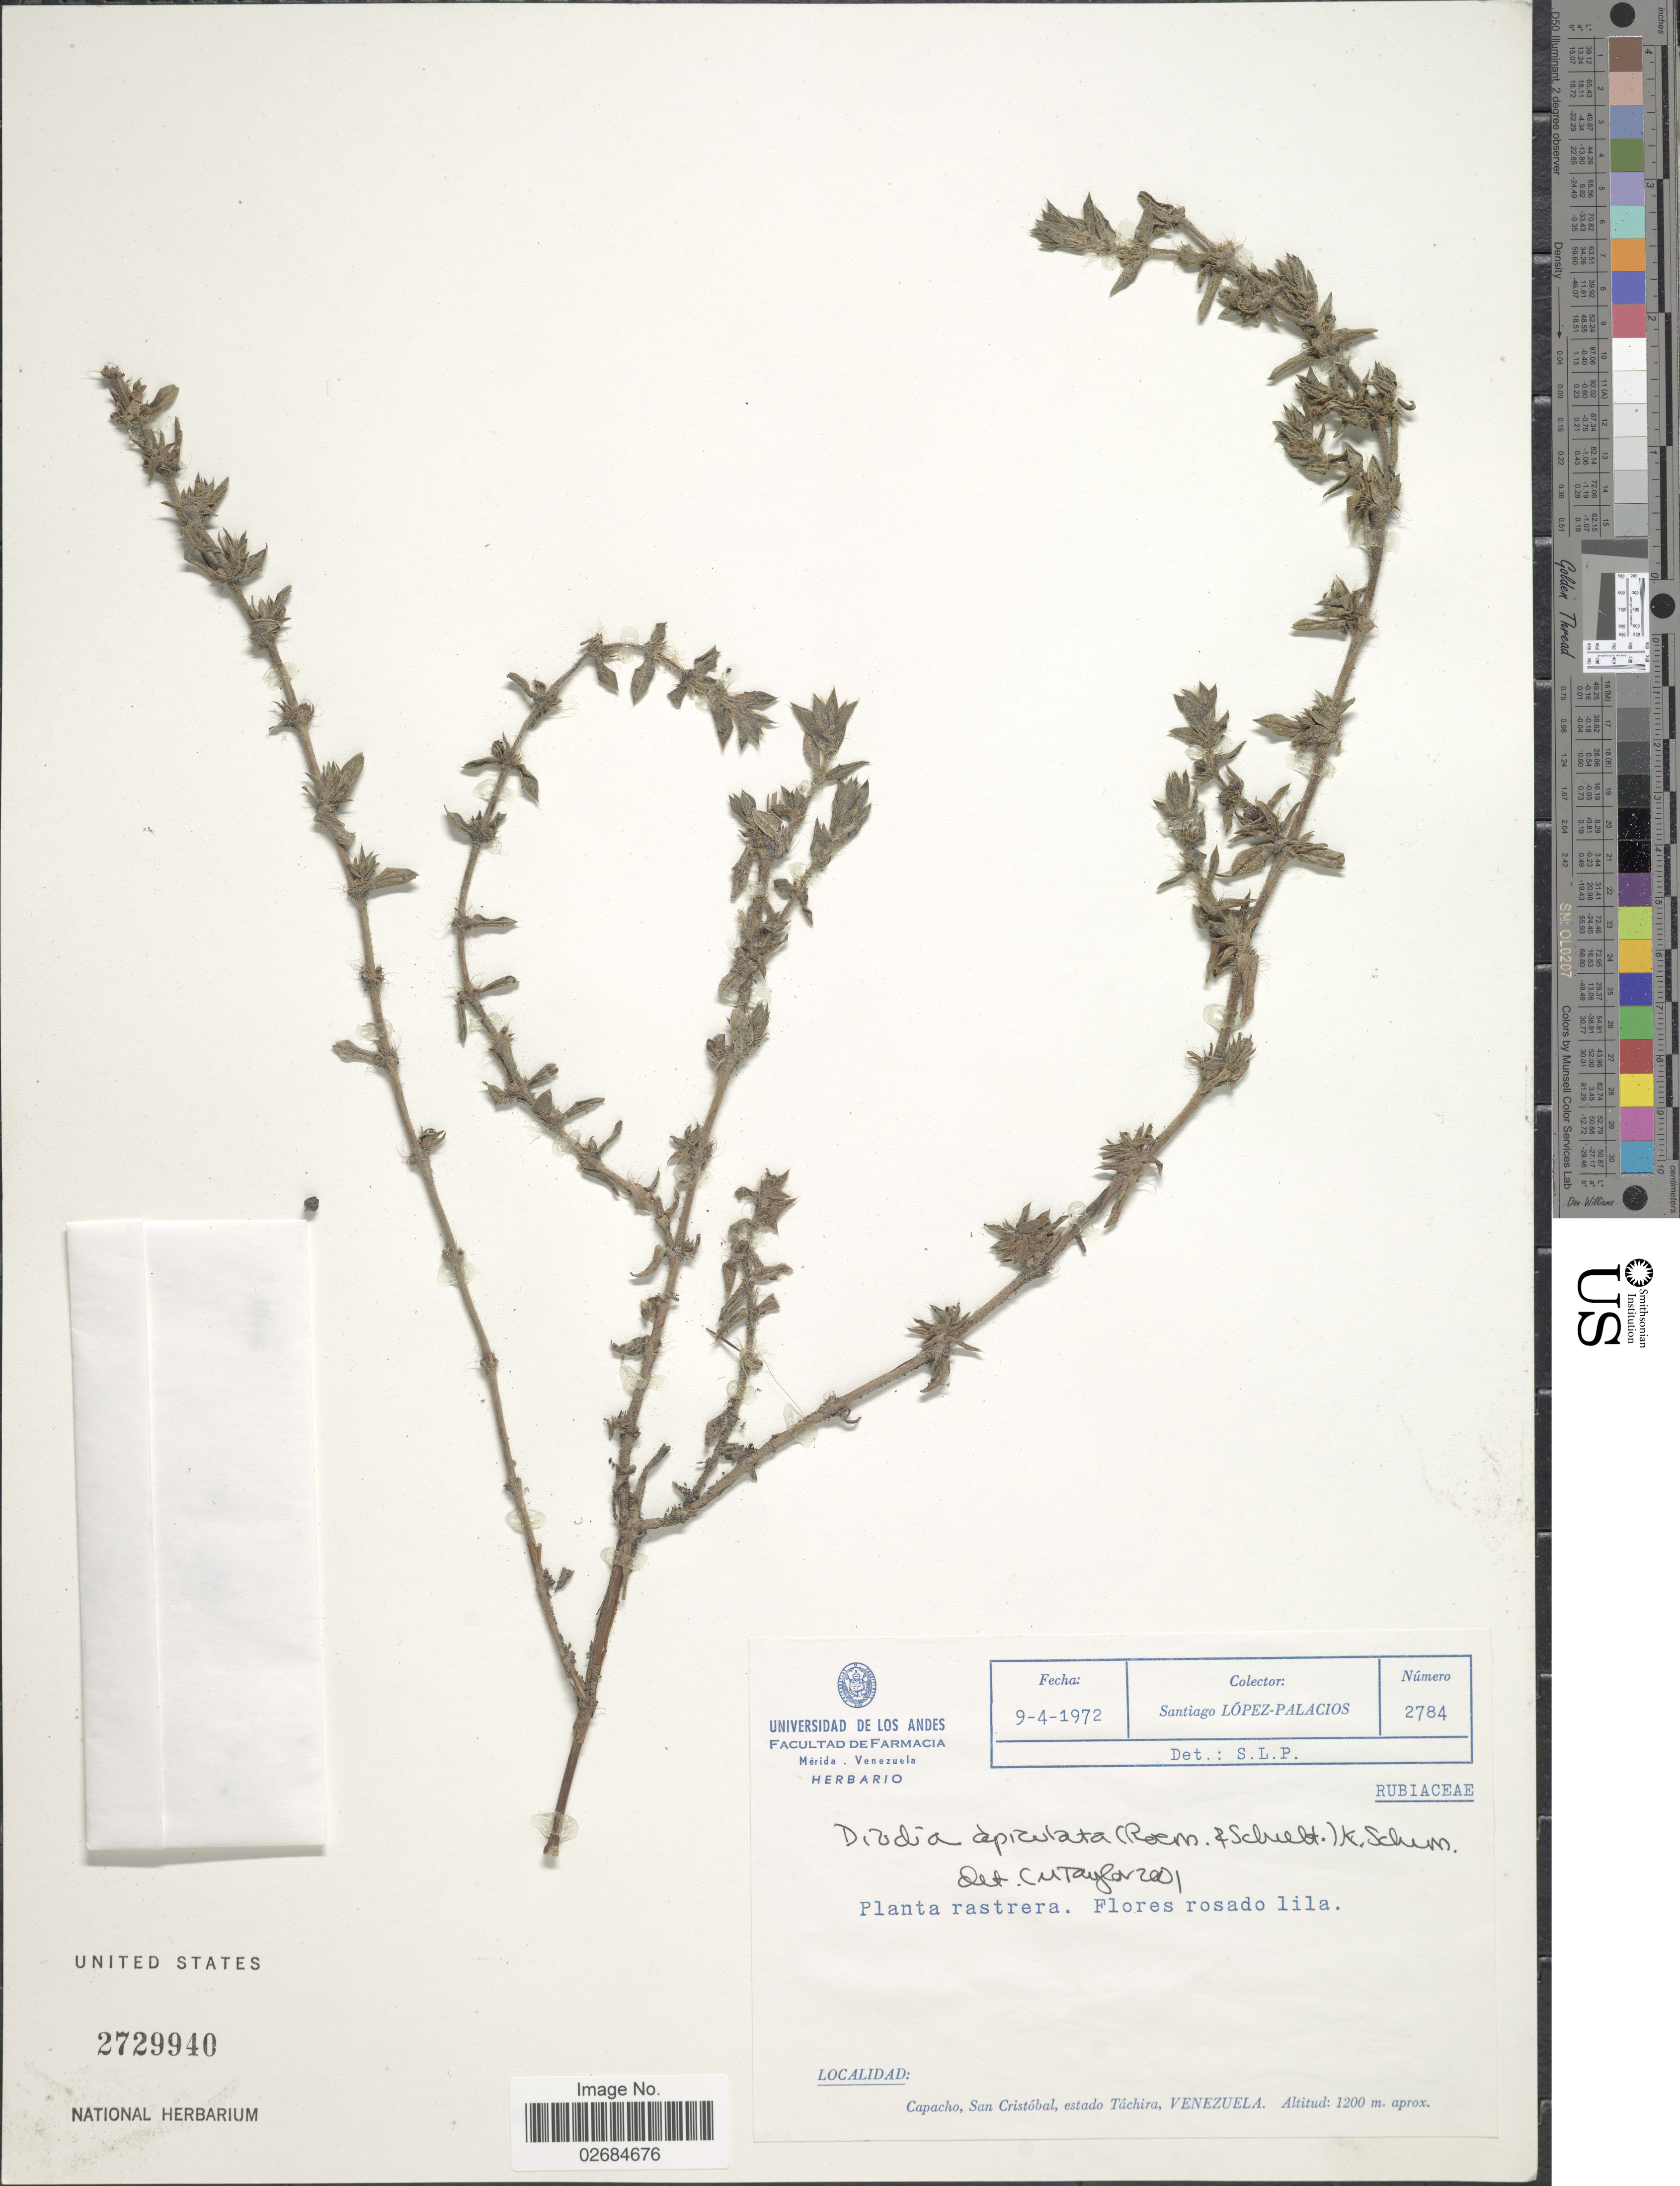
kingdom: Plantae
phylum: Tracheophyta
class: Magnoliopsida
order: Gentianales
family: Rubiaceae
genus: Diodia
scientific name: Diodia apiculata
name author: (Willd. ex Roem. & Schult.) K. Schum.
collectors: S. López-Palacios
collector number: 2784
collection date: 1972-04-09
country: Venezuela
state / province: Tachira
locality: Capacho, San Cristobal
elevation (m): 1200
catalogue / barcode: US 2729940